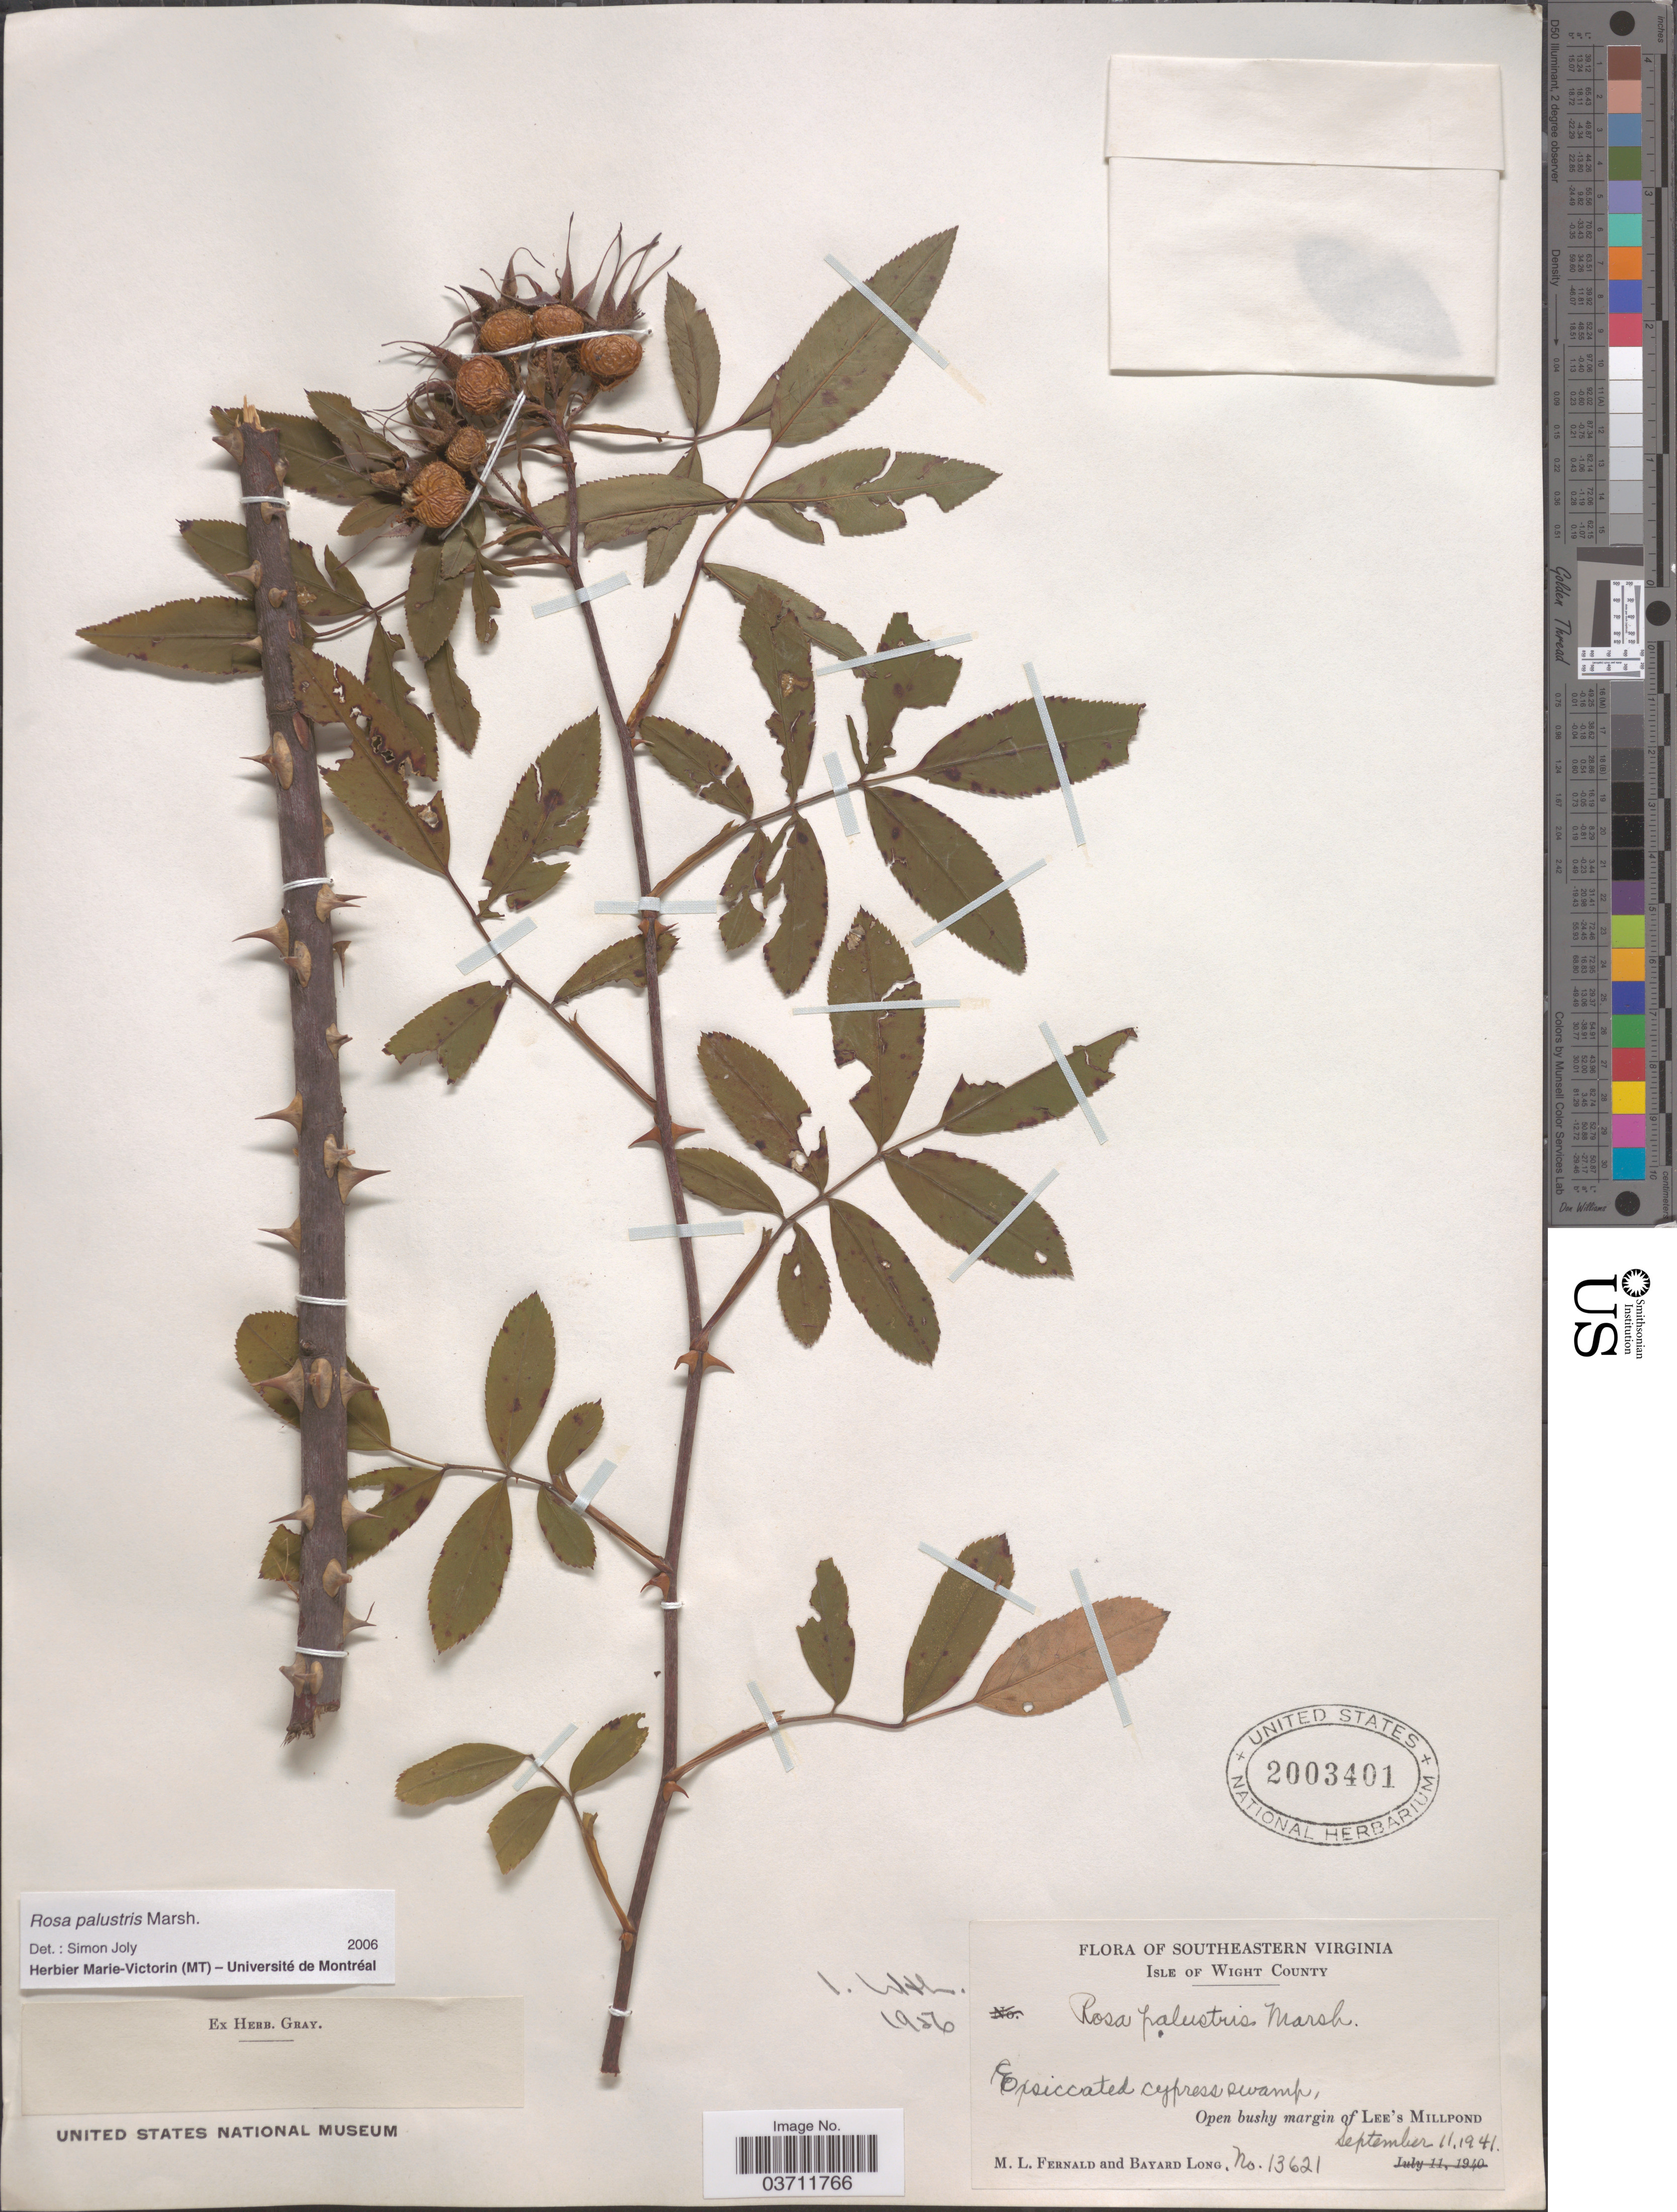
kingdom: Plantae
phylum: Tracheophyta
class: Magnoliopsida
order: Rosales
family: Rosaceae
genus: Rosa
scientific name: Rosa palustris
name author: Marshall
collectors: M. L. Fernald & B. Long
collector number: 13621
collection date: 1941-09-11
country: United States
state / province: Virginia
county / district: Isle of Wight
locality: Southeastern Virginia. Isle of Wight County. Margin of Lee's Millpond.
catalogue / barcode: US 2003401